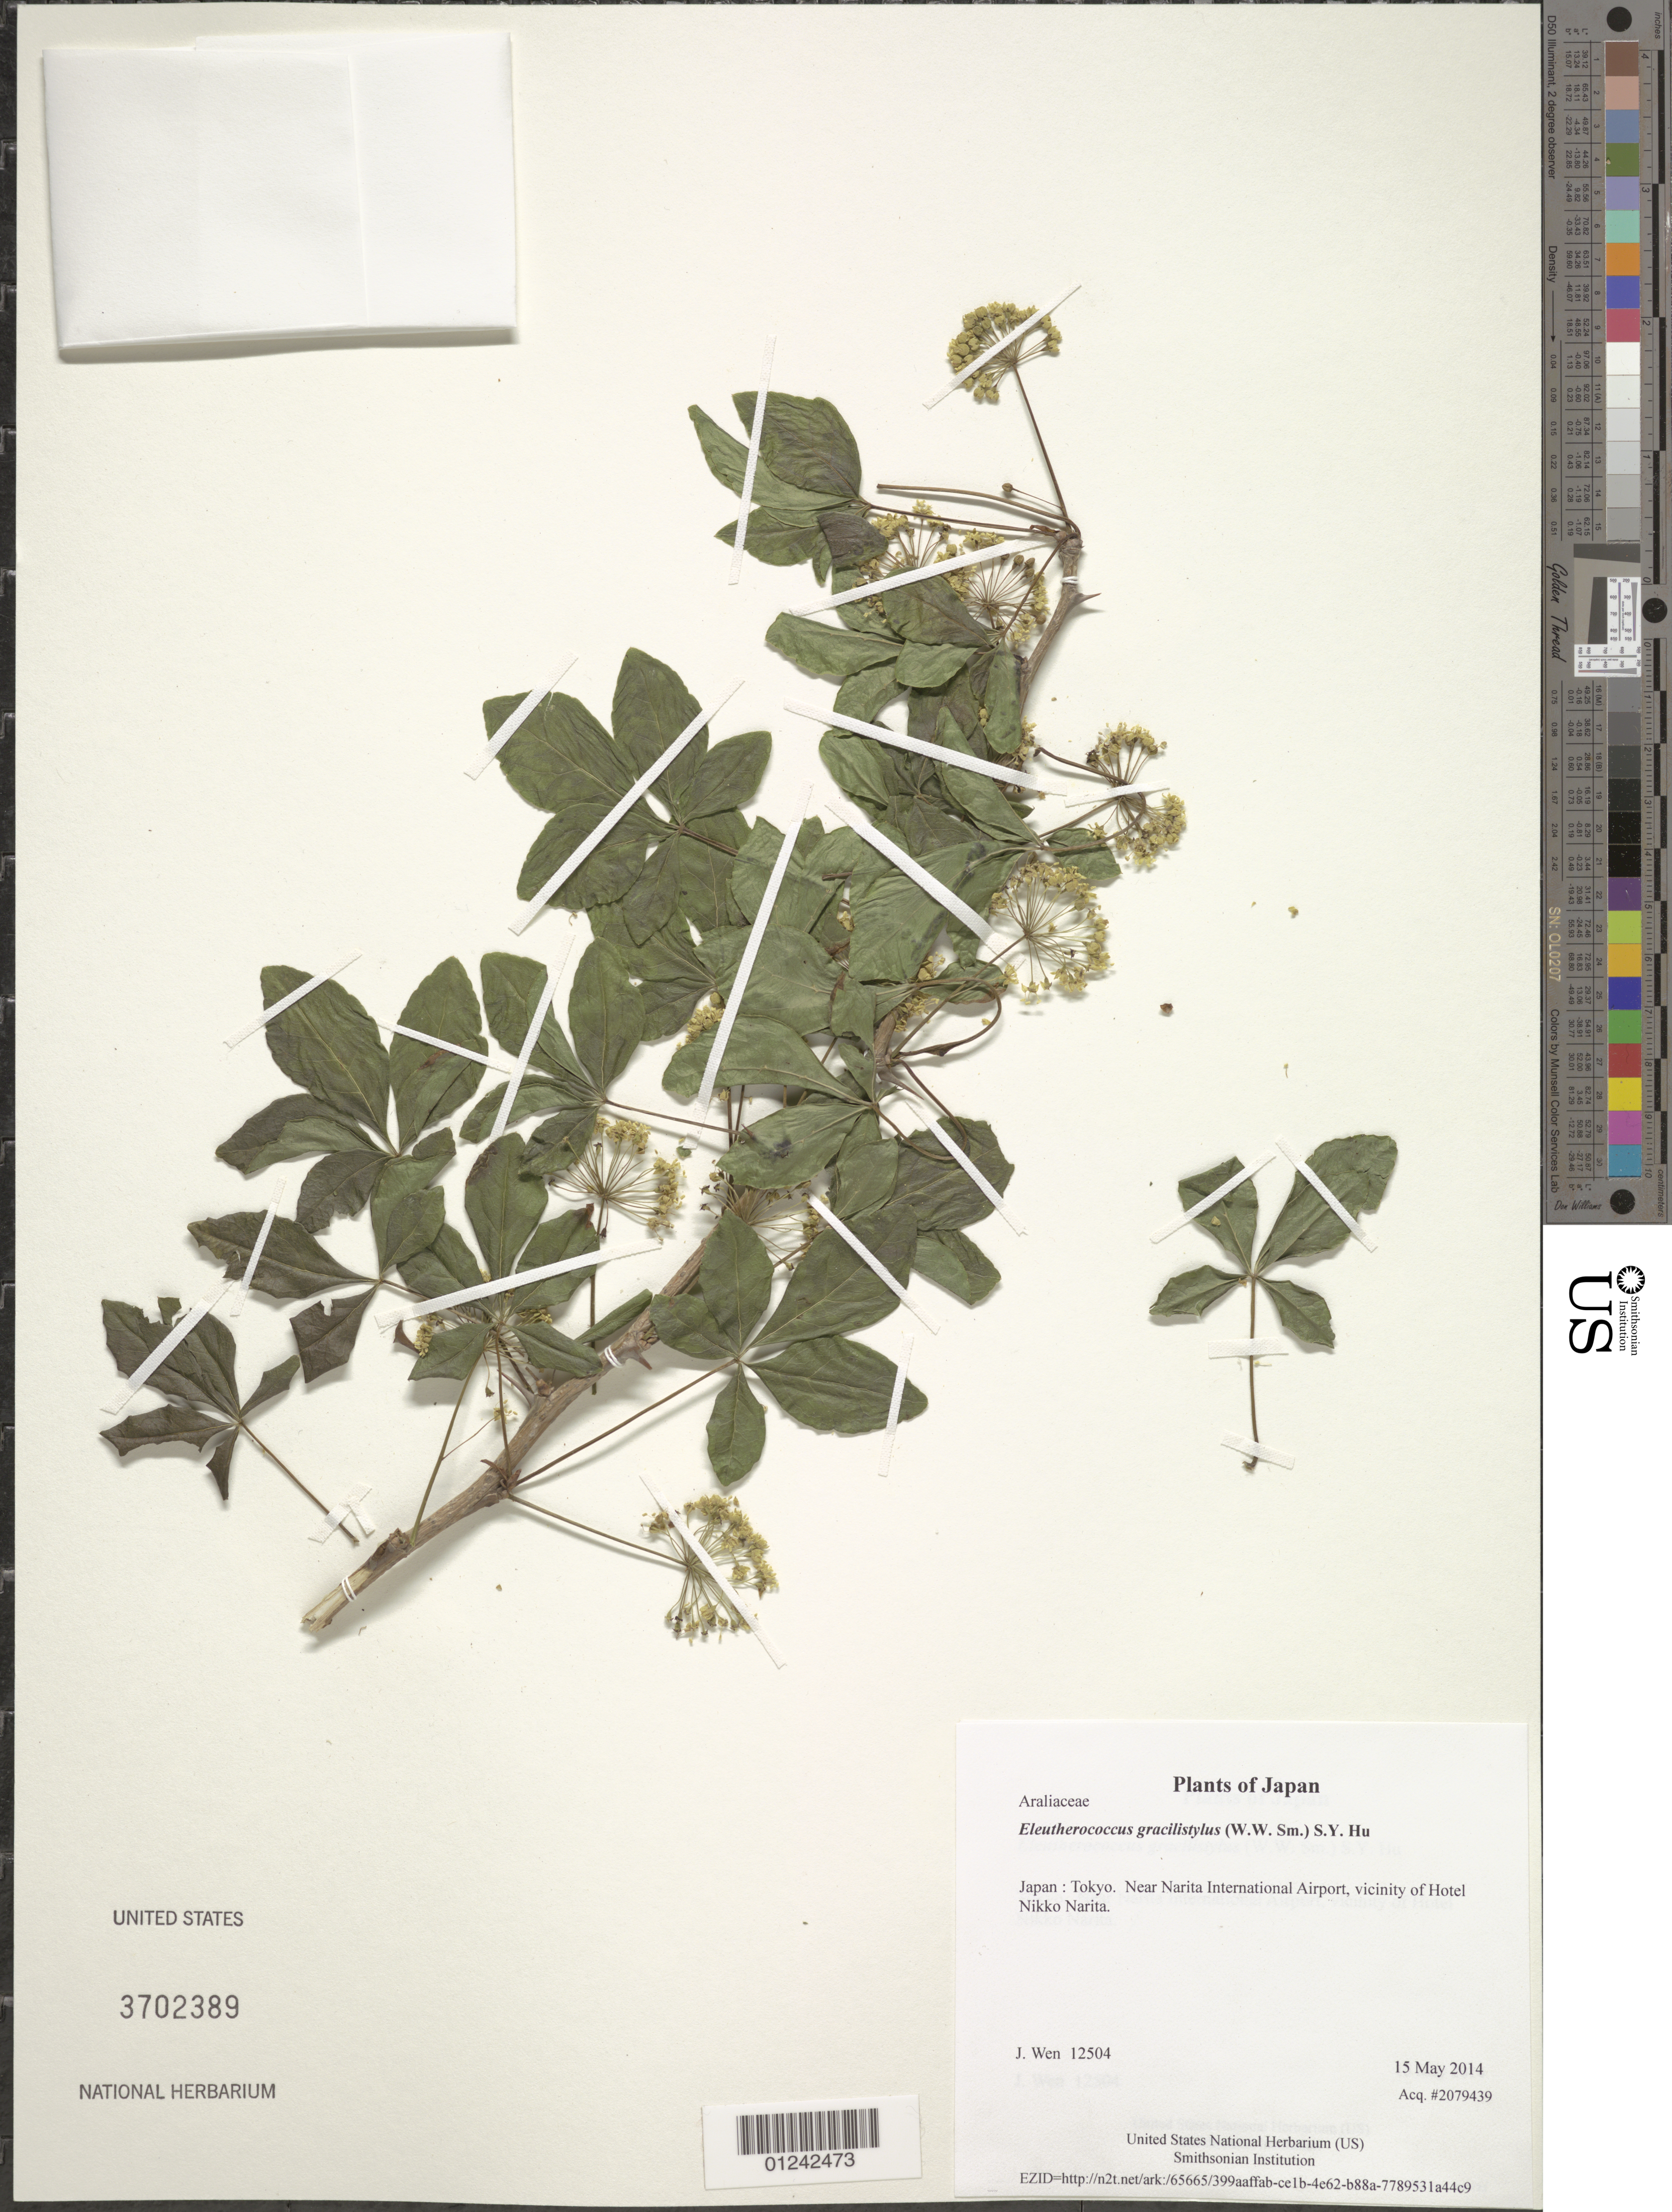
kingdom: Plantae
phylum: Tracheophyta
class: Magnoliopsida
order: Apiales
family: Araliaceae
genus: Eleutherococcus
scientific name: Eleutherococcus gracilistylus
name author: (W.W. Sm.) S.Y. Hu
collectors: J. Wen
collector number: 12504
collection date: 2014-05-15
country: Japan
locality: Tokyo. Near Narita International Airport, vicinity of Hotel Nikko Narita.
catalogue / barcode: US 3702389